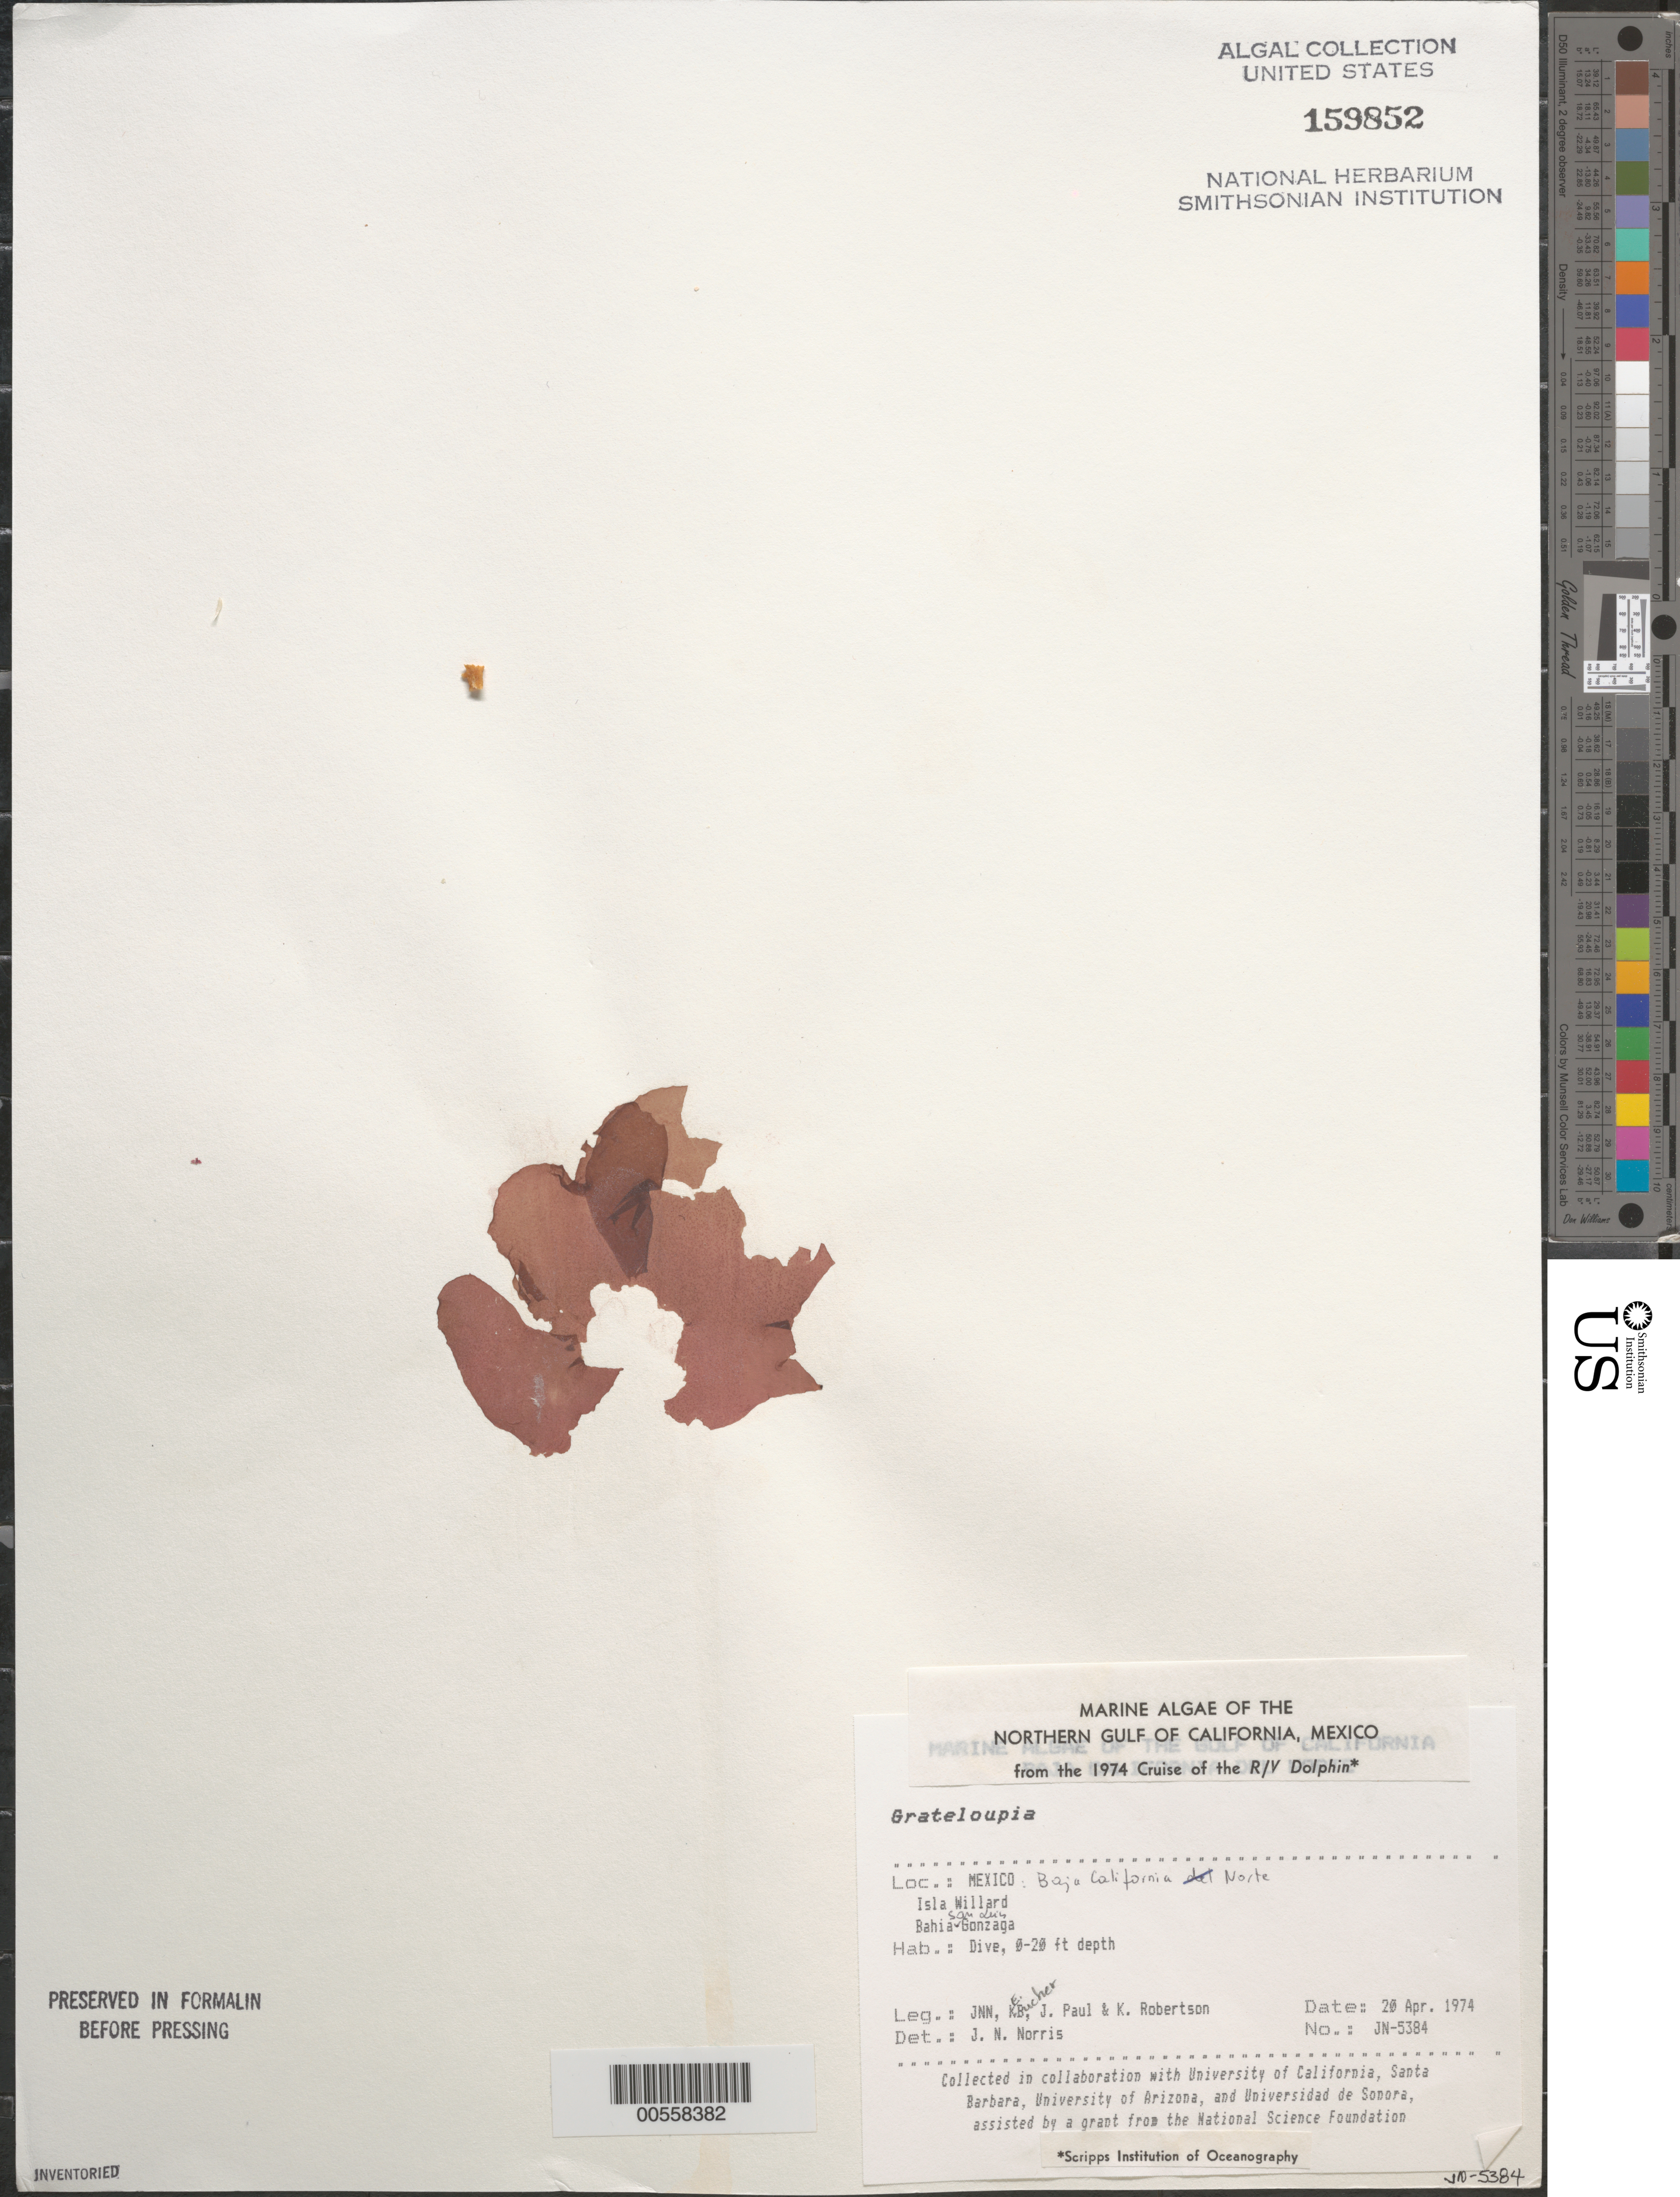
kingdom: Plantae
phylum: Rhodophyta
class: Florideophyceae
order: Halymeniales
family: Halymeniaceae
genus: Grateloupia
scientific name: Grateloupia sp.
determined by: Norris, James N.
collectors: J. N. Norris, K. E. Bucher, J. Paul & K. Robertson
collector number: JN-5384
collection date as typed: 20 Apr 1974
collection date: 1974-04-20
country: Mexico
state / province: Baja California Norte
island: Isla Willard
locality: Bahia San Luis Gonzaga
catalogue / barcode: US 159852